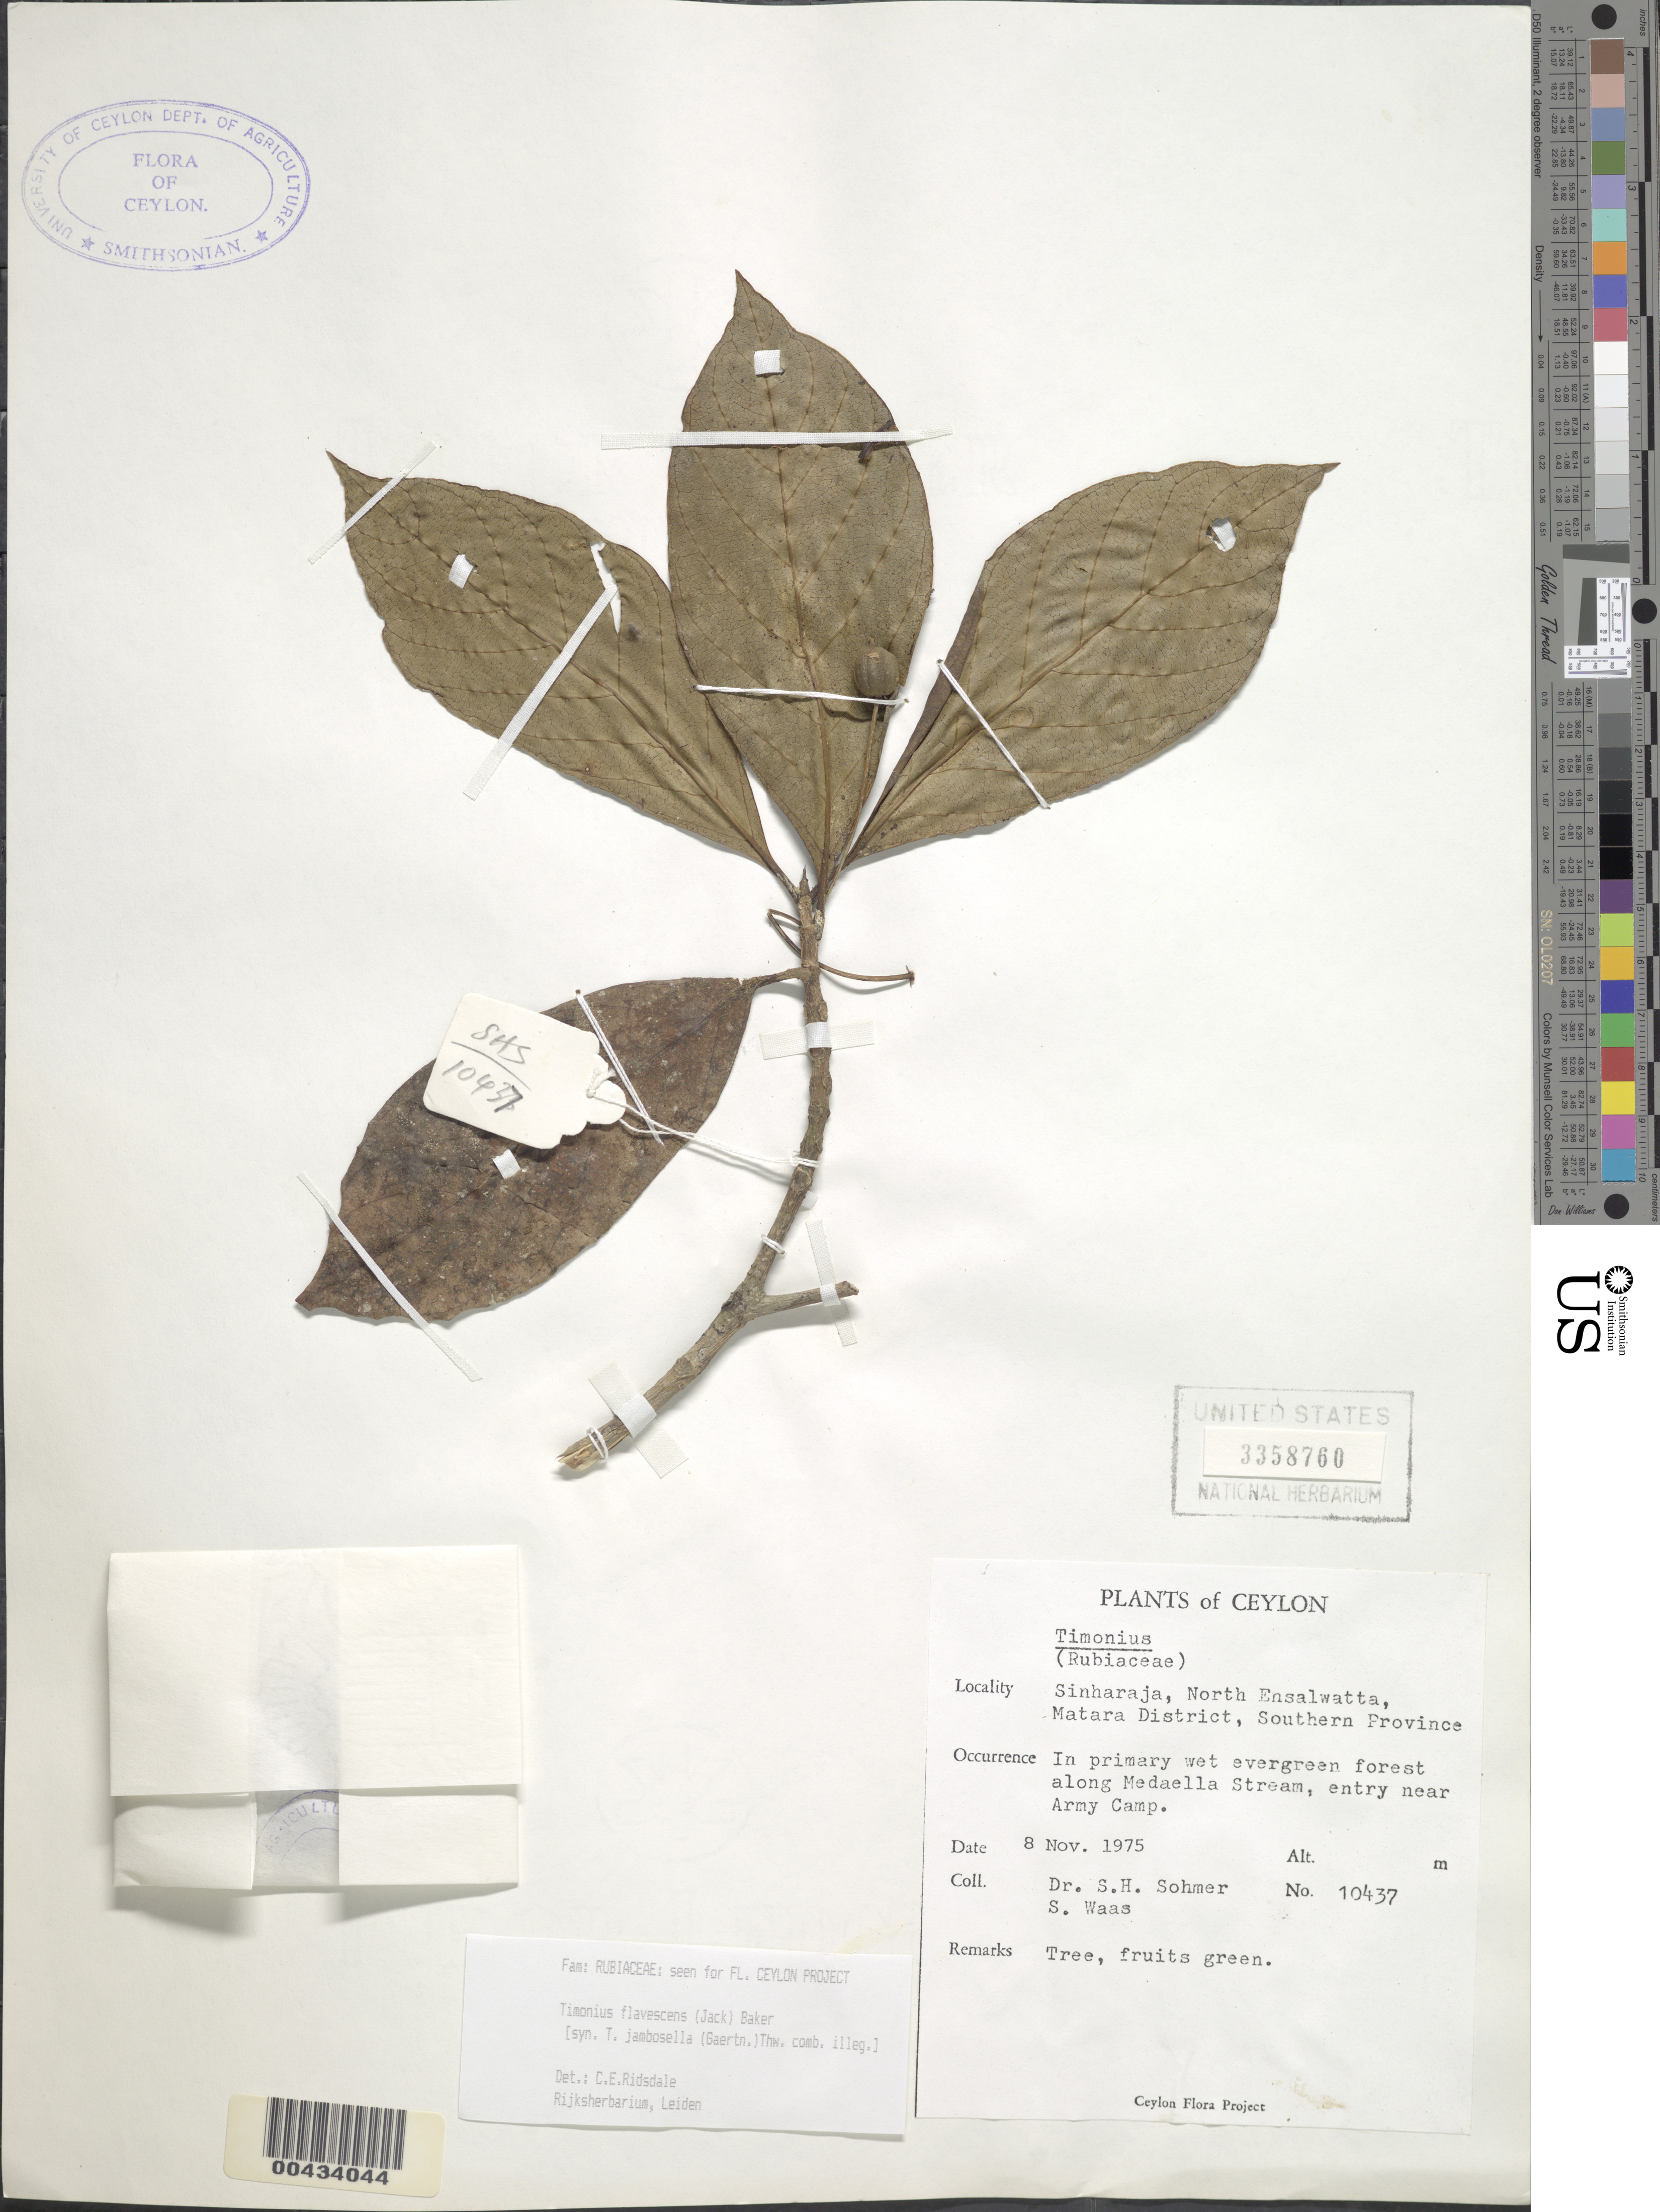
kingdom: Plantae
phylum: Tracheophyta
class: Magnoliopsida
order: Gentianales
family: Rubiaceae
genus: Timonius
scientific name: Timonius flavescens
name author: (Jack) Baker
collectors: S. H. Sohmer & S. Waas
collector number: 10437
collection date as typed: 08 Nov 1975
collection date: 1975-11-08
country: Sri Lanka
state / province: Southern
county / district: Matara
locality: Sinharaja, N Ensalwatta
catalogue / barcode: US 3358760